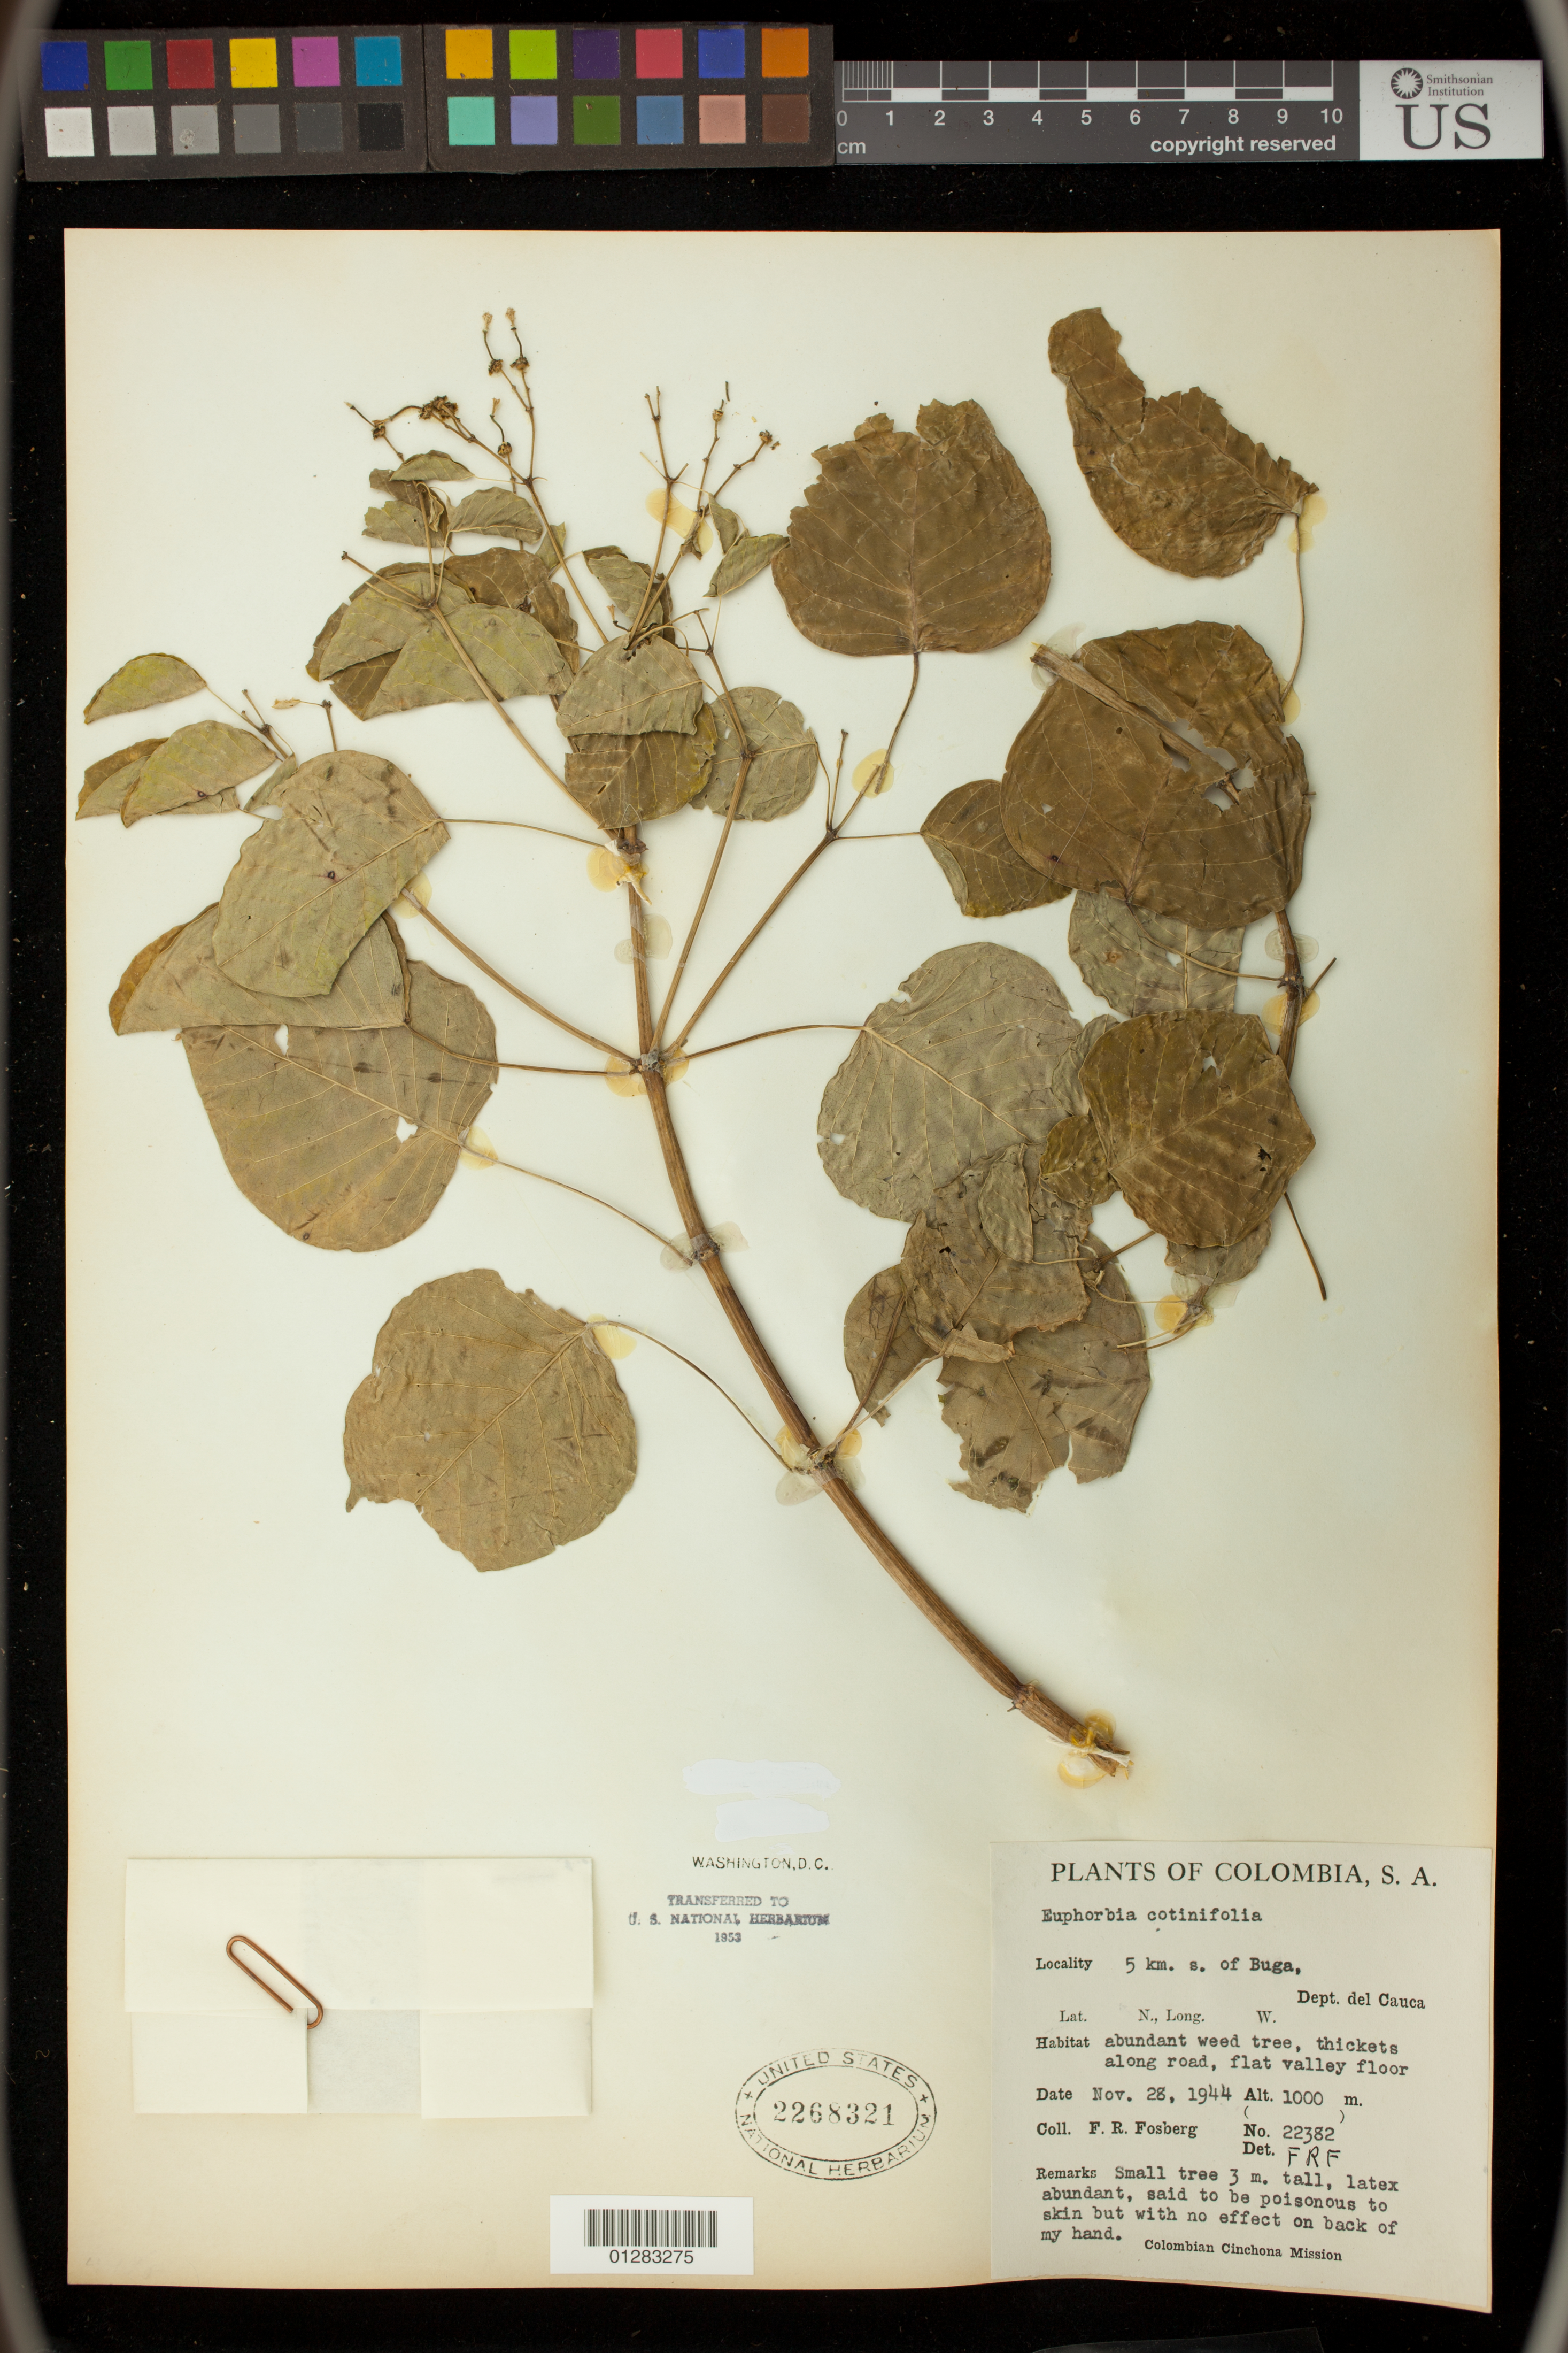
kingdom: Plantae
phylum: Tracheophyta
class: Magnoliopsida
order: Malpighiales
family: Euphorbiaceae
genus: Euphorbia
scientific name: Euphorbia cotinifolia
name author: L.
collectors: F. R. Fosberg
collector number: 22382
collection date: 1944-11-28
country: Colombia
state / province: Valle del Cauca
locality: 5 km. s. of Buga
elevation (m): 1000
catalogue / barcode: US 2268321